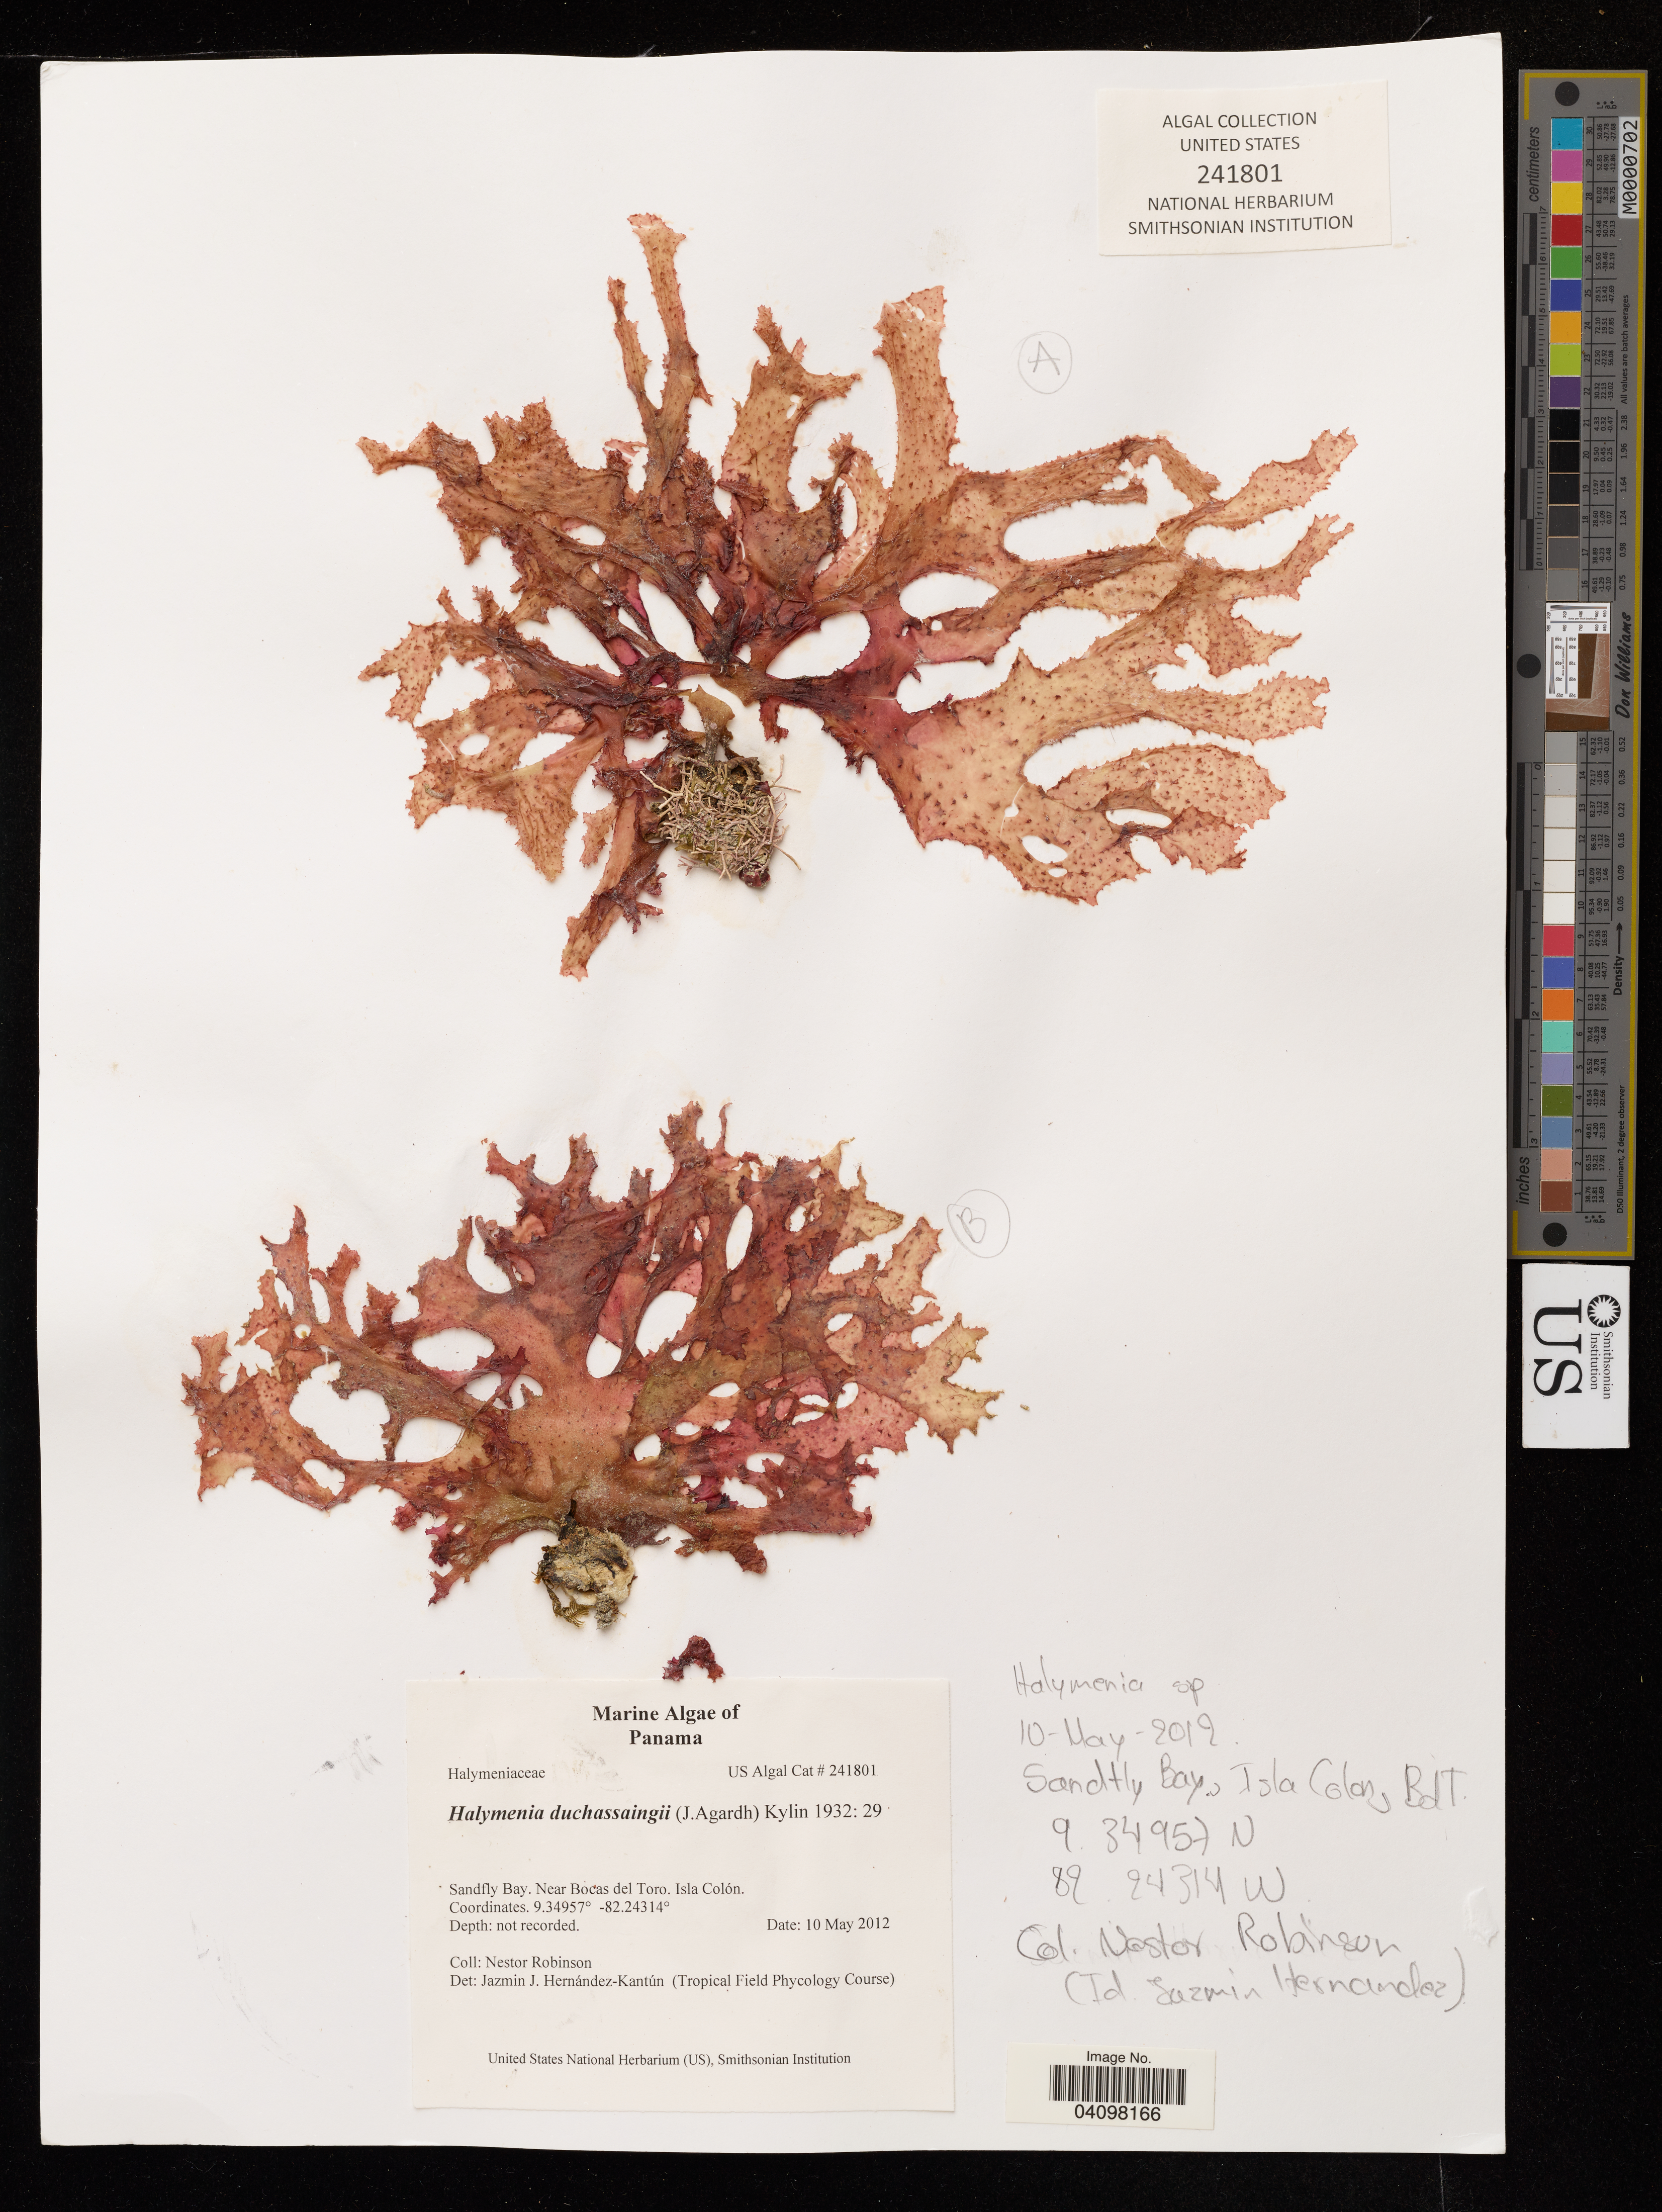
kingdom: Plantae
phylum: Rhodophyta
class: Florideophyceae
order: Halymeniales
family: Halymeniaceae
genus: Halymenia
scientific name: Halymenia duchassaignii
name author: (J. Agardh) Kylin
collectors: N. Robinson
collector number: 241801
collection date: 2012-05-10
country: Panama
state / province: Colón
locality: Sandfly Bay. Near Bocas del Toro.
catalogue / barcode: US 241801